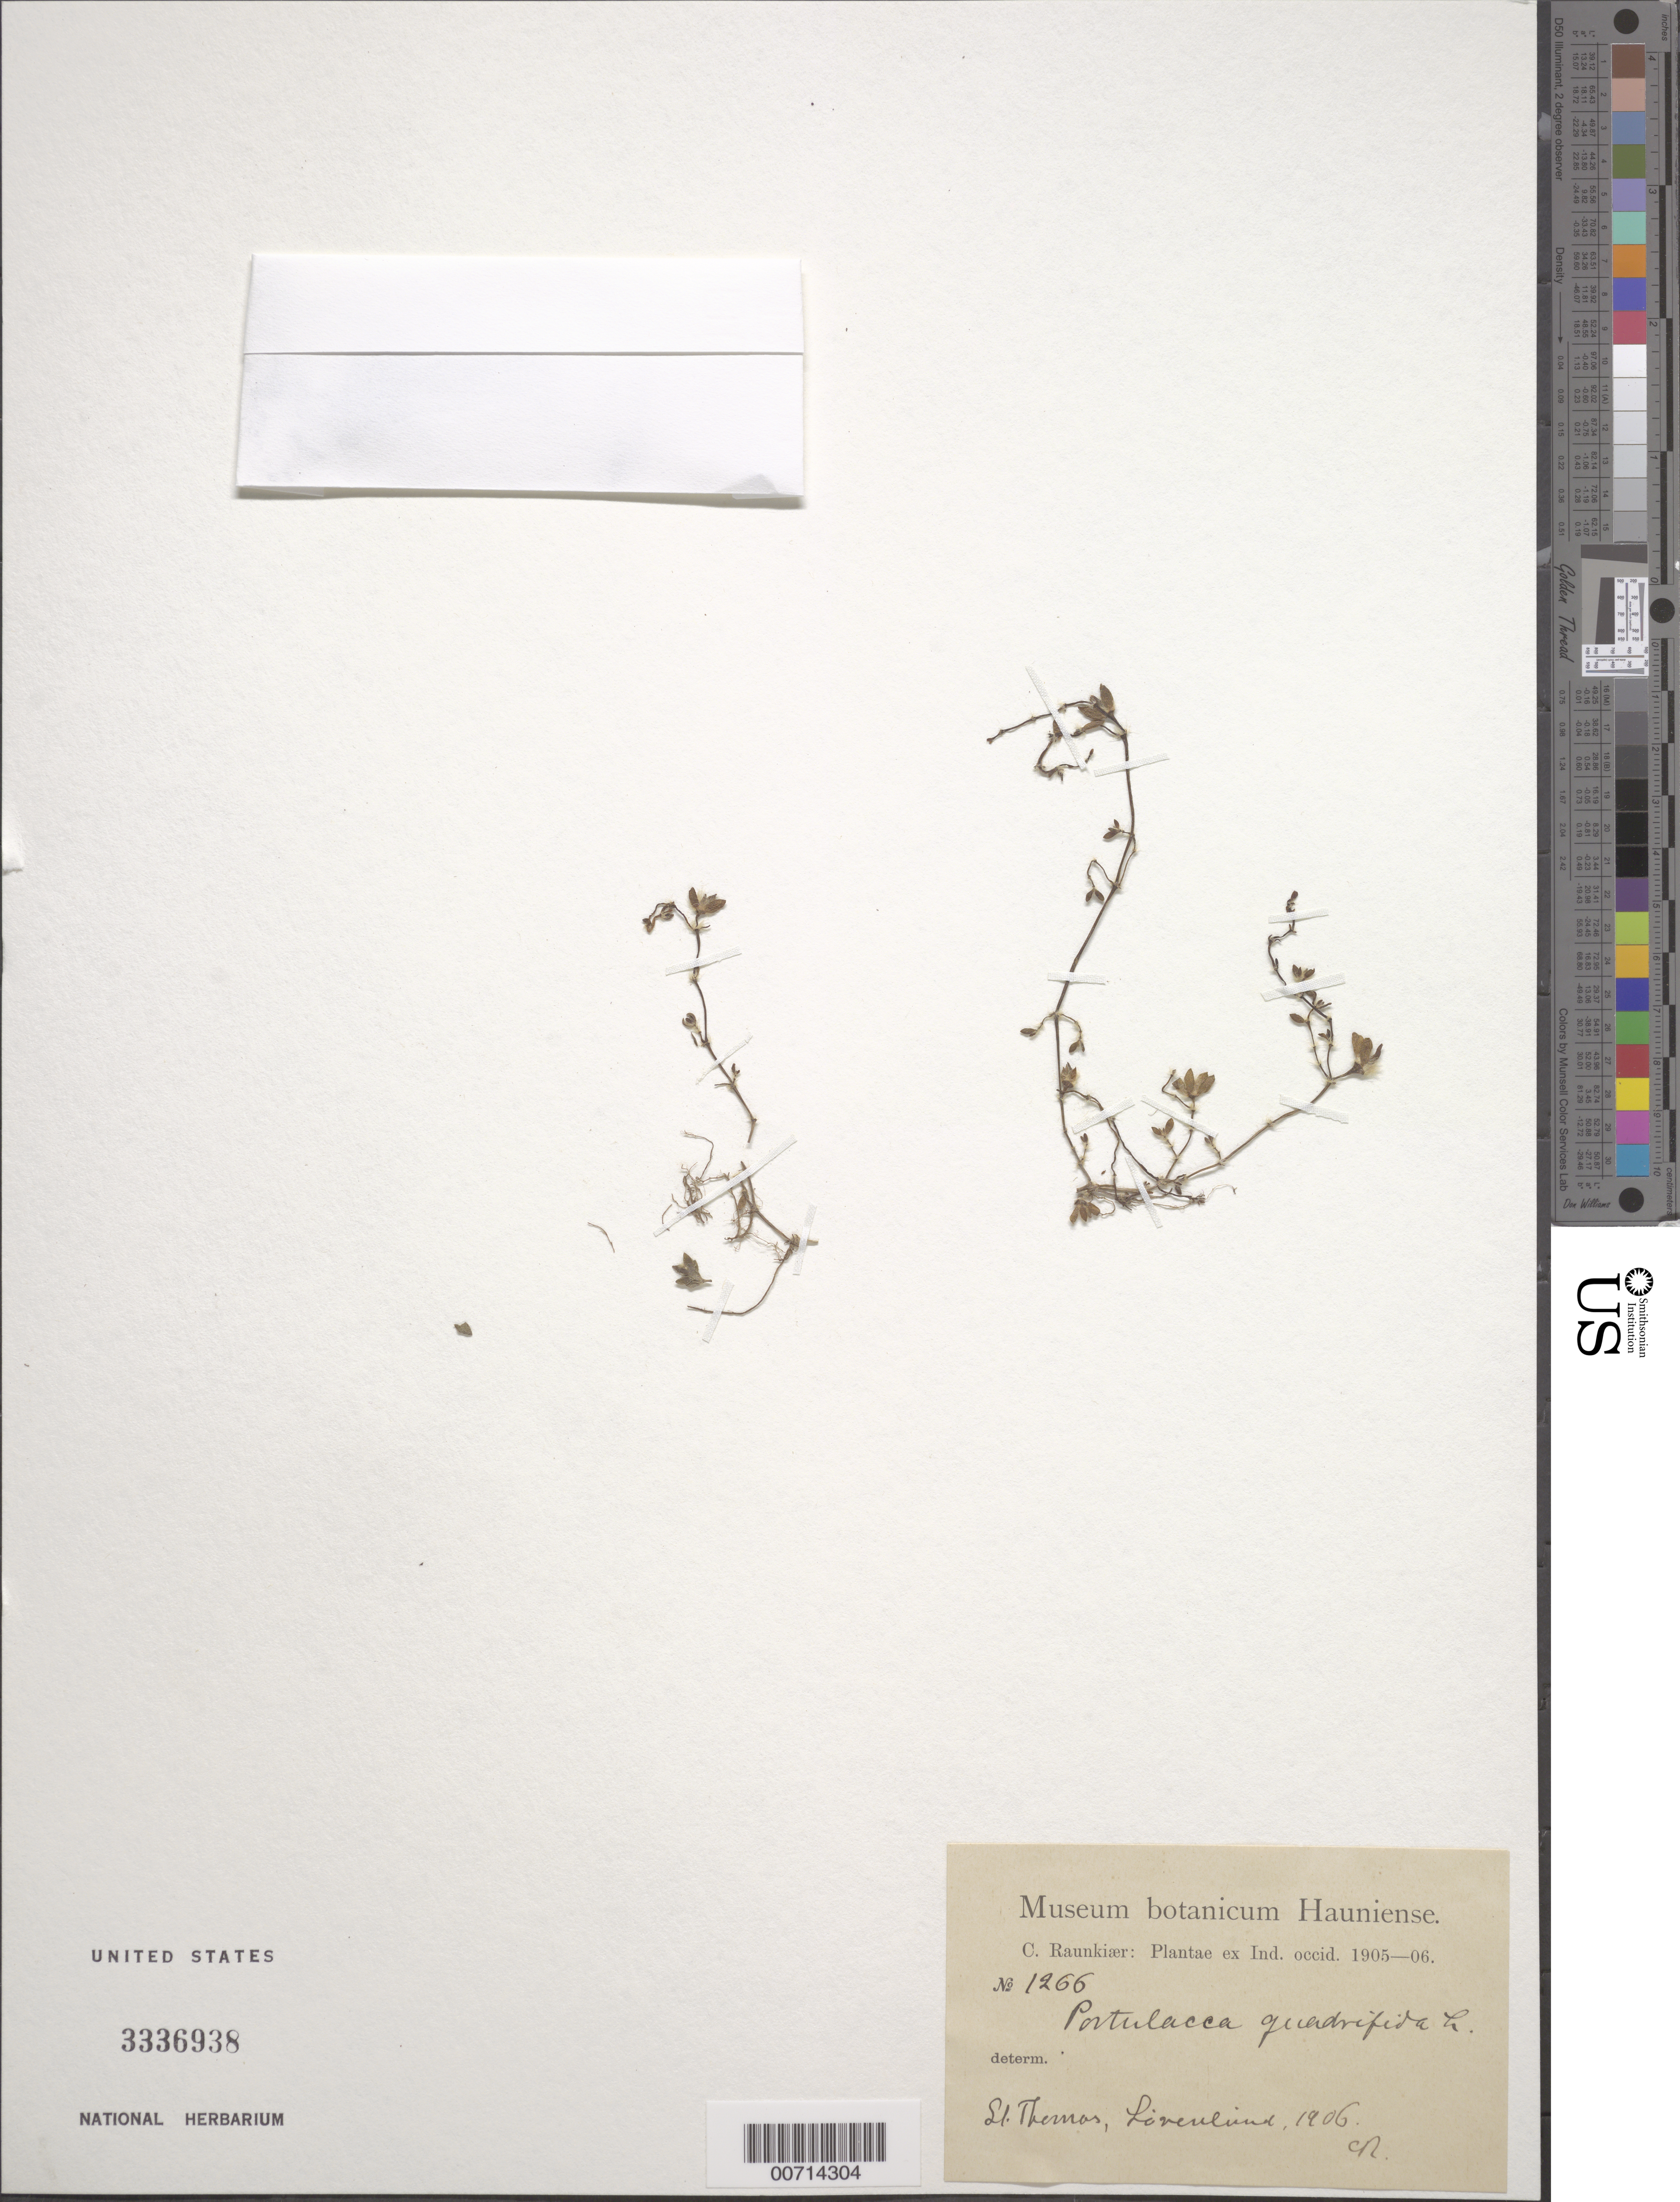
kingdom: Plantae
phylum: Tracheophyta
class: Magnoliopsida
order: Caryophyllales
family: Portulacaceae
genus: Portulaca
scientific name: Portulaca quadrifida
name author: L.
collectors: C. Raunkiær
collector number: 1266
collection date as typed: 1906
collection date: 1906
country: U.S. Virgin Islands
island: St. Thomas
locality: Løvenlund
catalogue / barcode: US 3336938